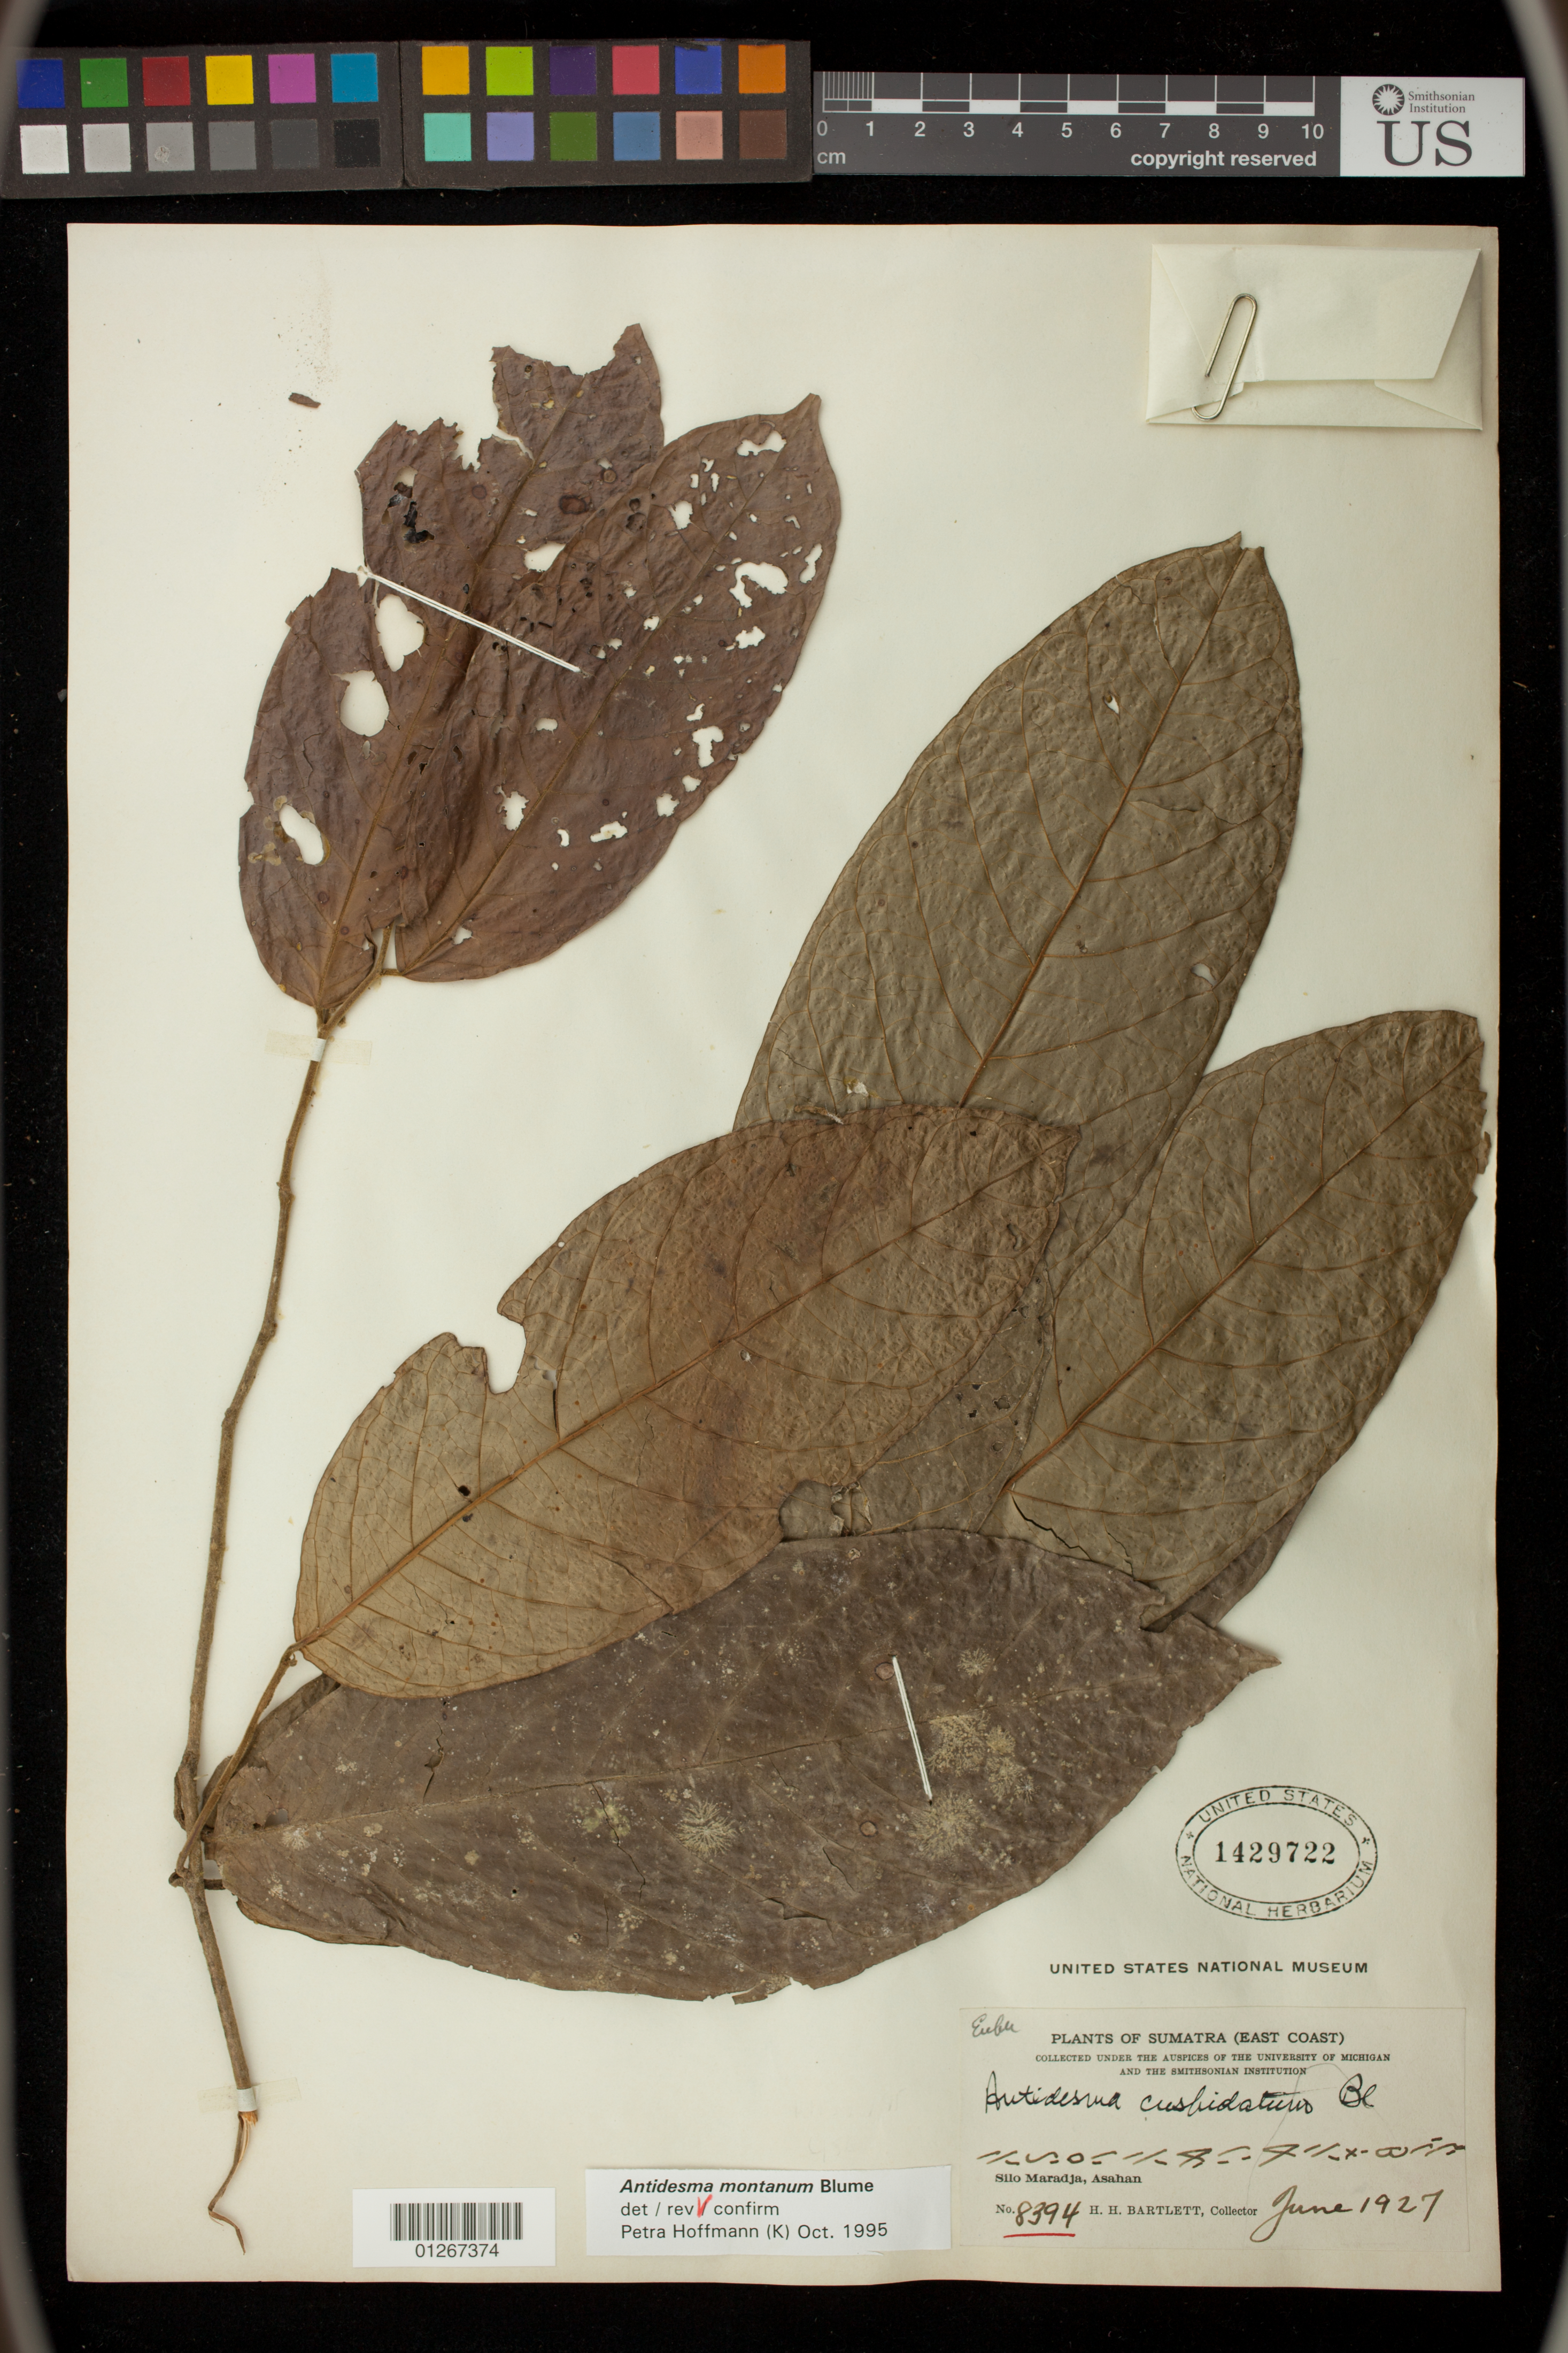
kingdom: Plantae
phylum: Tracheophyta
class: Magnoliopsida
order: Malpighiales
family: Phyllanthaceae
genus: Antidesma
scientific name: Antidesma montanum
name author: Blume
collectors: H. H. Bartlett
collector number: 8394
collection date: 1927-06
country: Indonesia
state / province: East Sumatra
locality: Silo Maradja, Asahan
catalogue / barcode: US 1429722